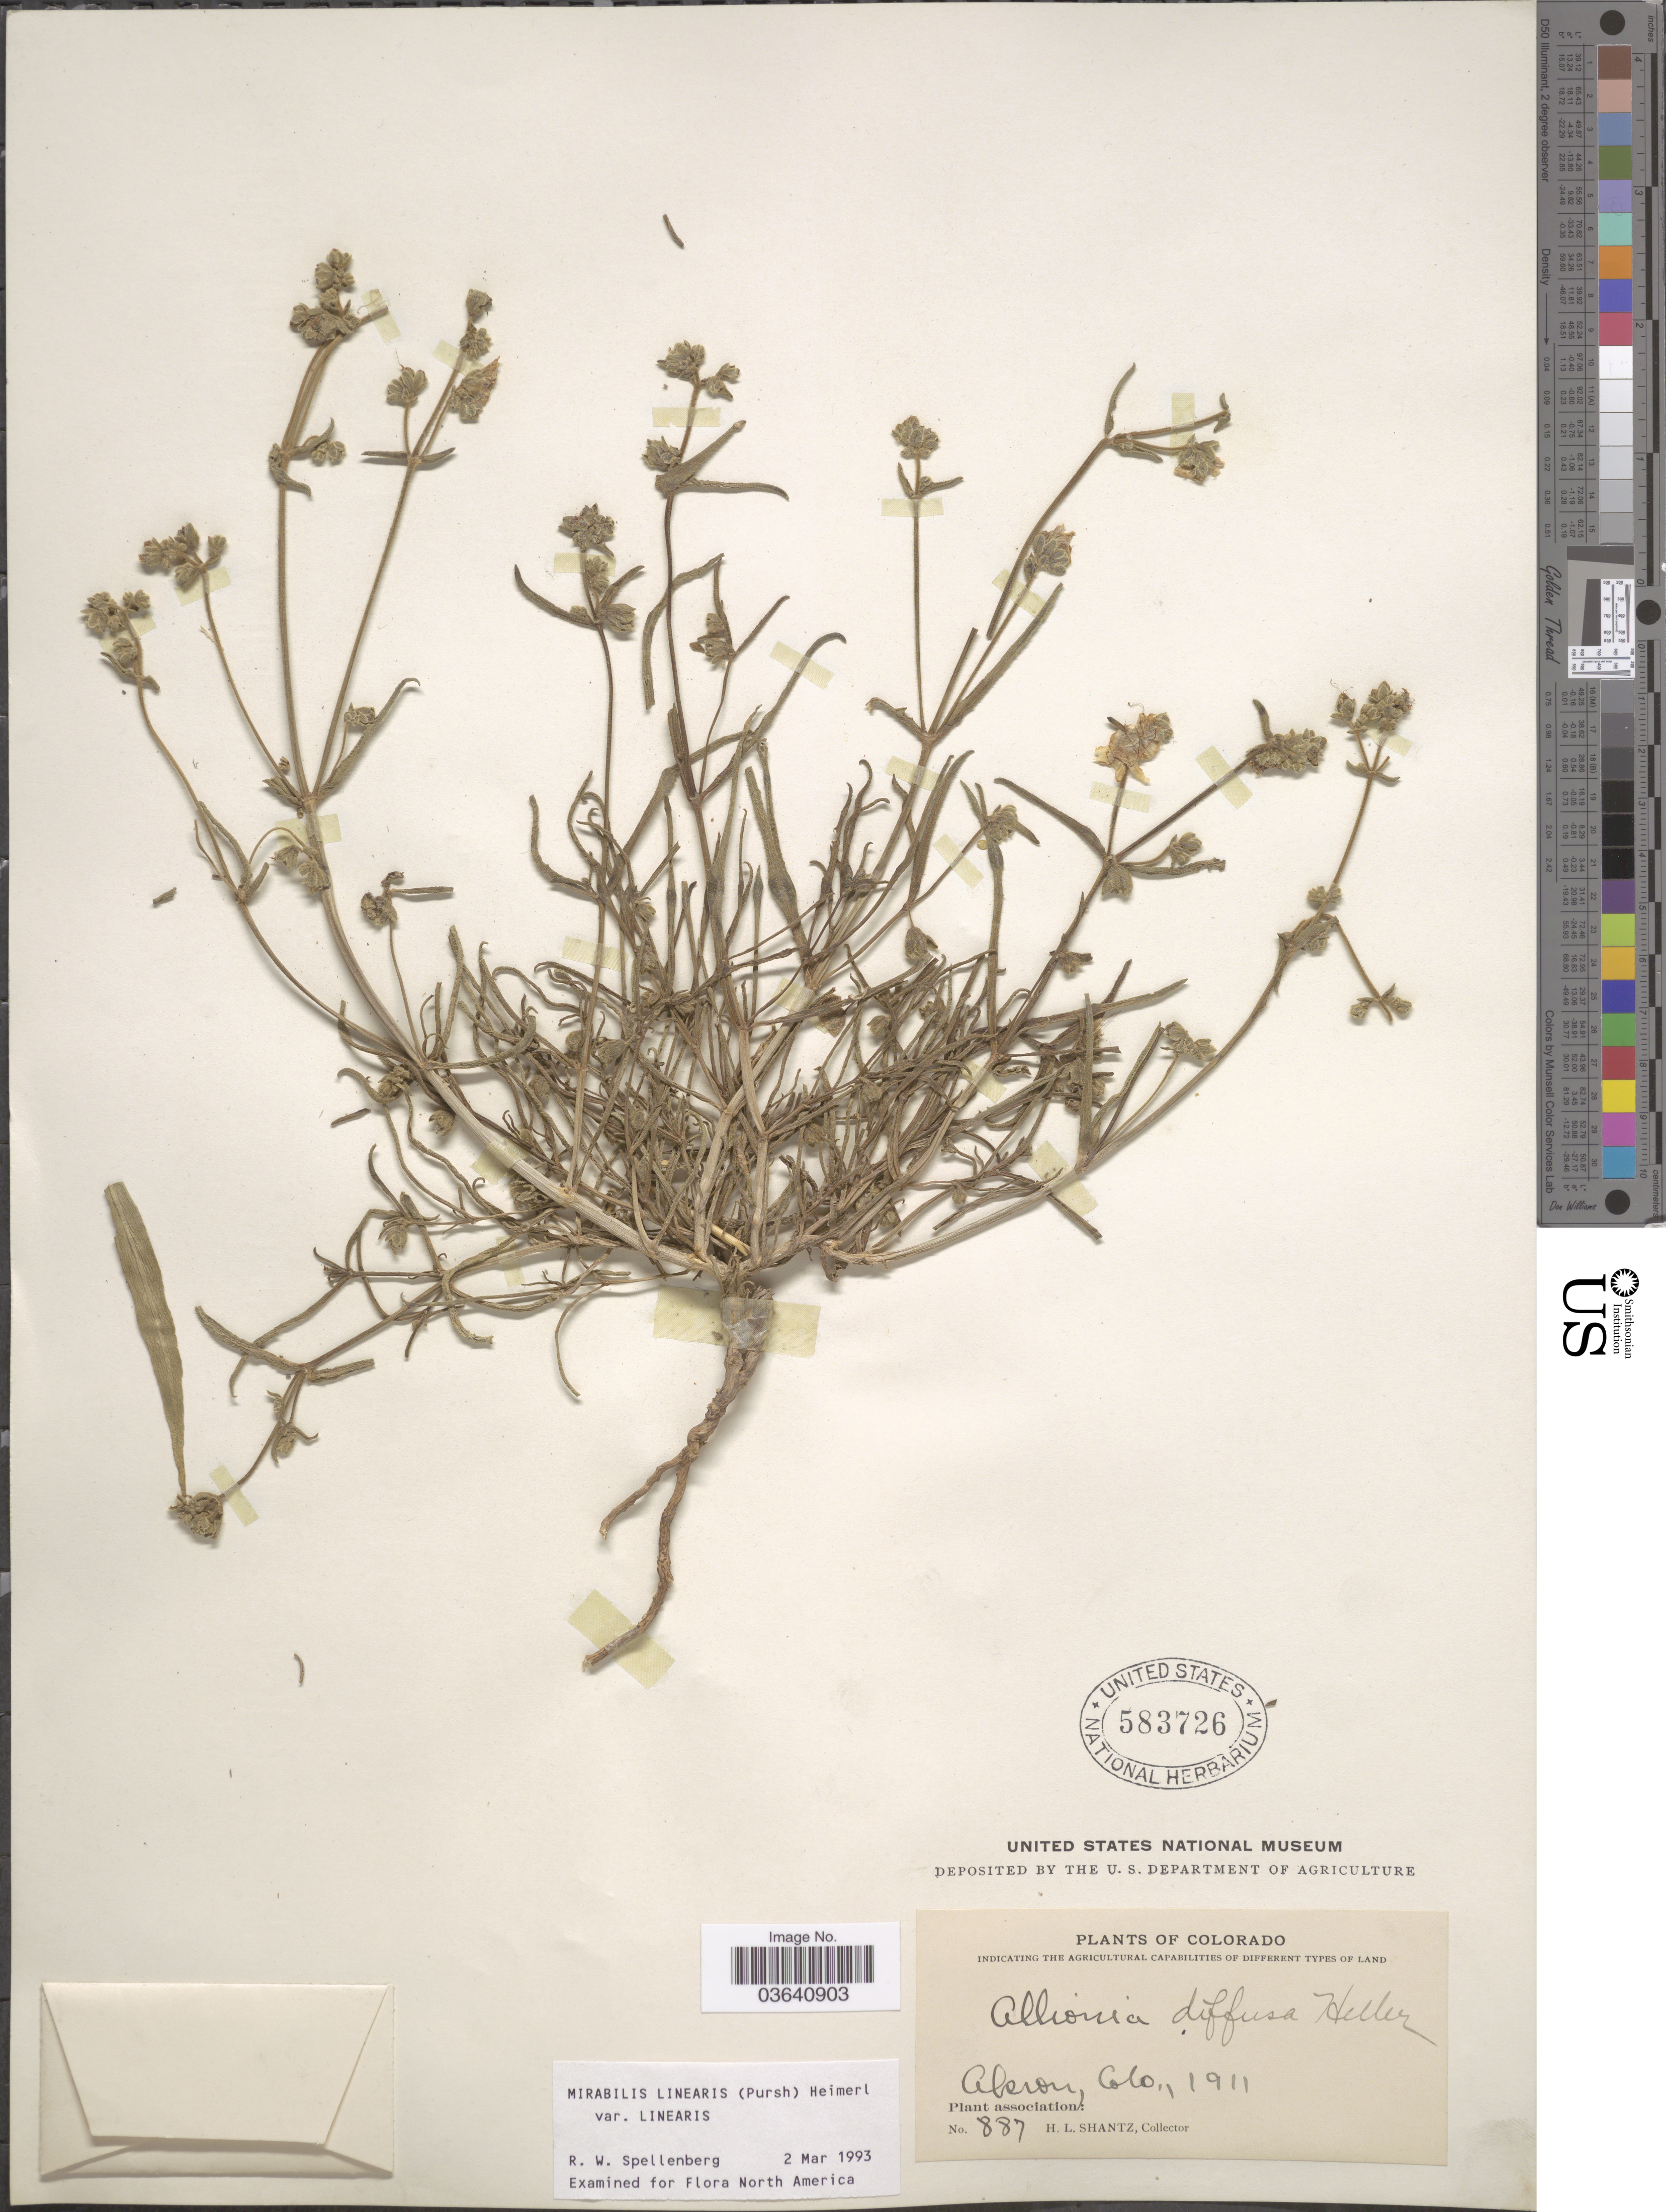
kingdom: Plantae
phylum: Tracheophyta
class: Magnoliopsida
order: Caryophyllales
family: Nyctaginaceae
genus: Mirabilis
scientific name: Mirabilis linearis var. linearis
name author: (Pursh) Heimerl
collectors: H. Shantz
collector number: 887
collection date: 1911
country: United States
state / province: Colorado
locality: Akron.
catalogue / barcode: US 583726